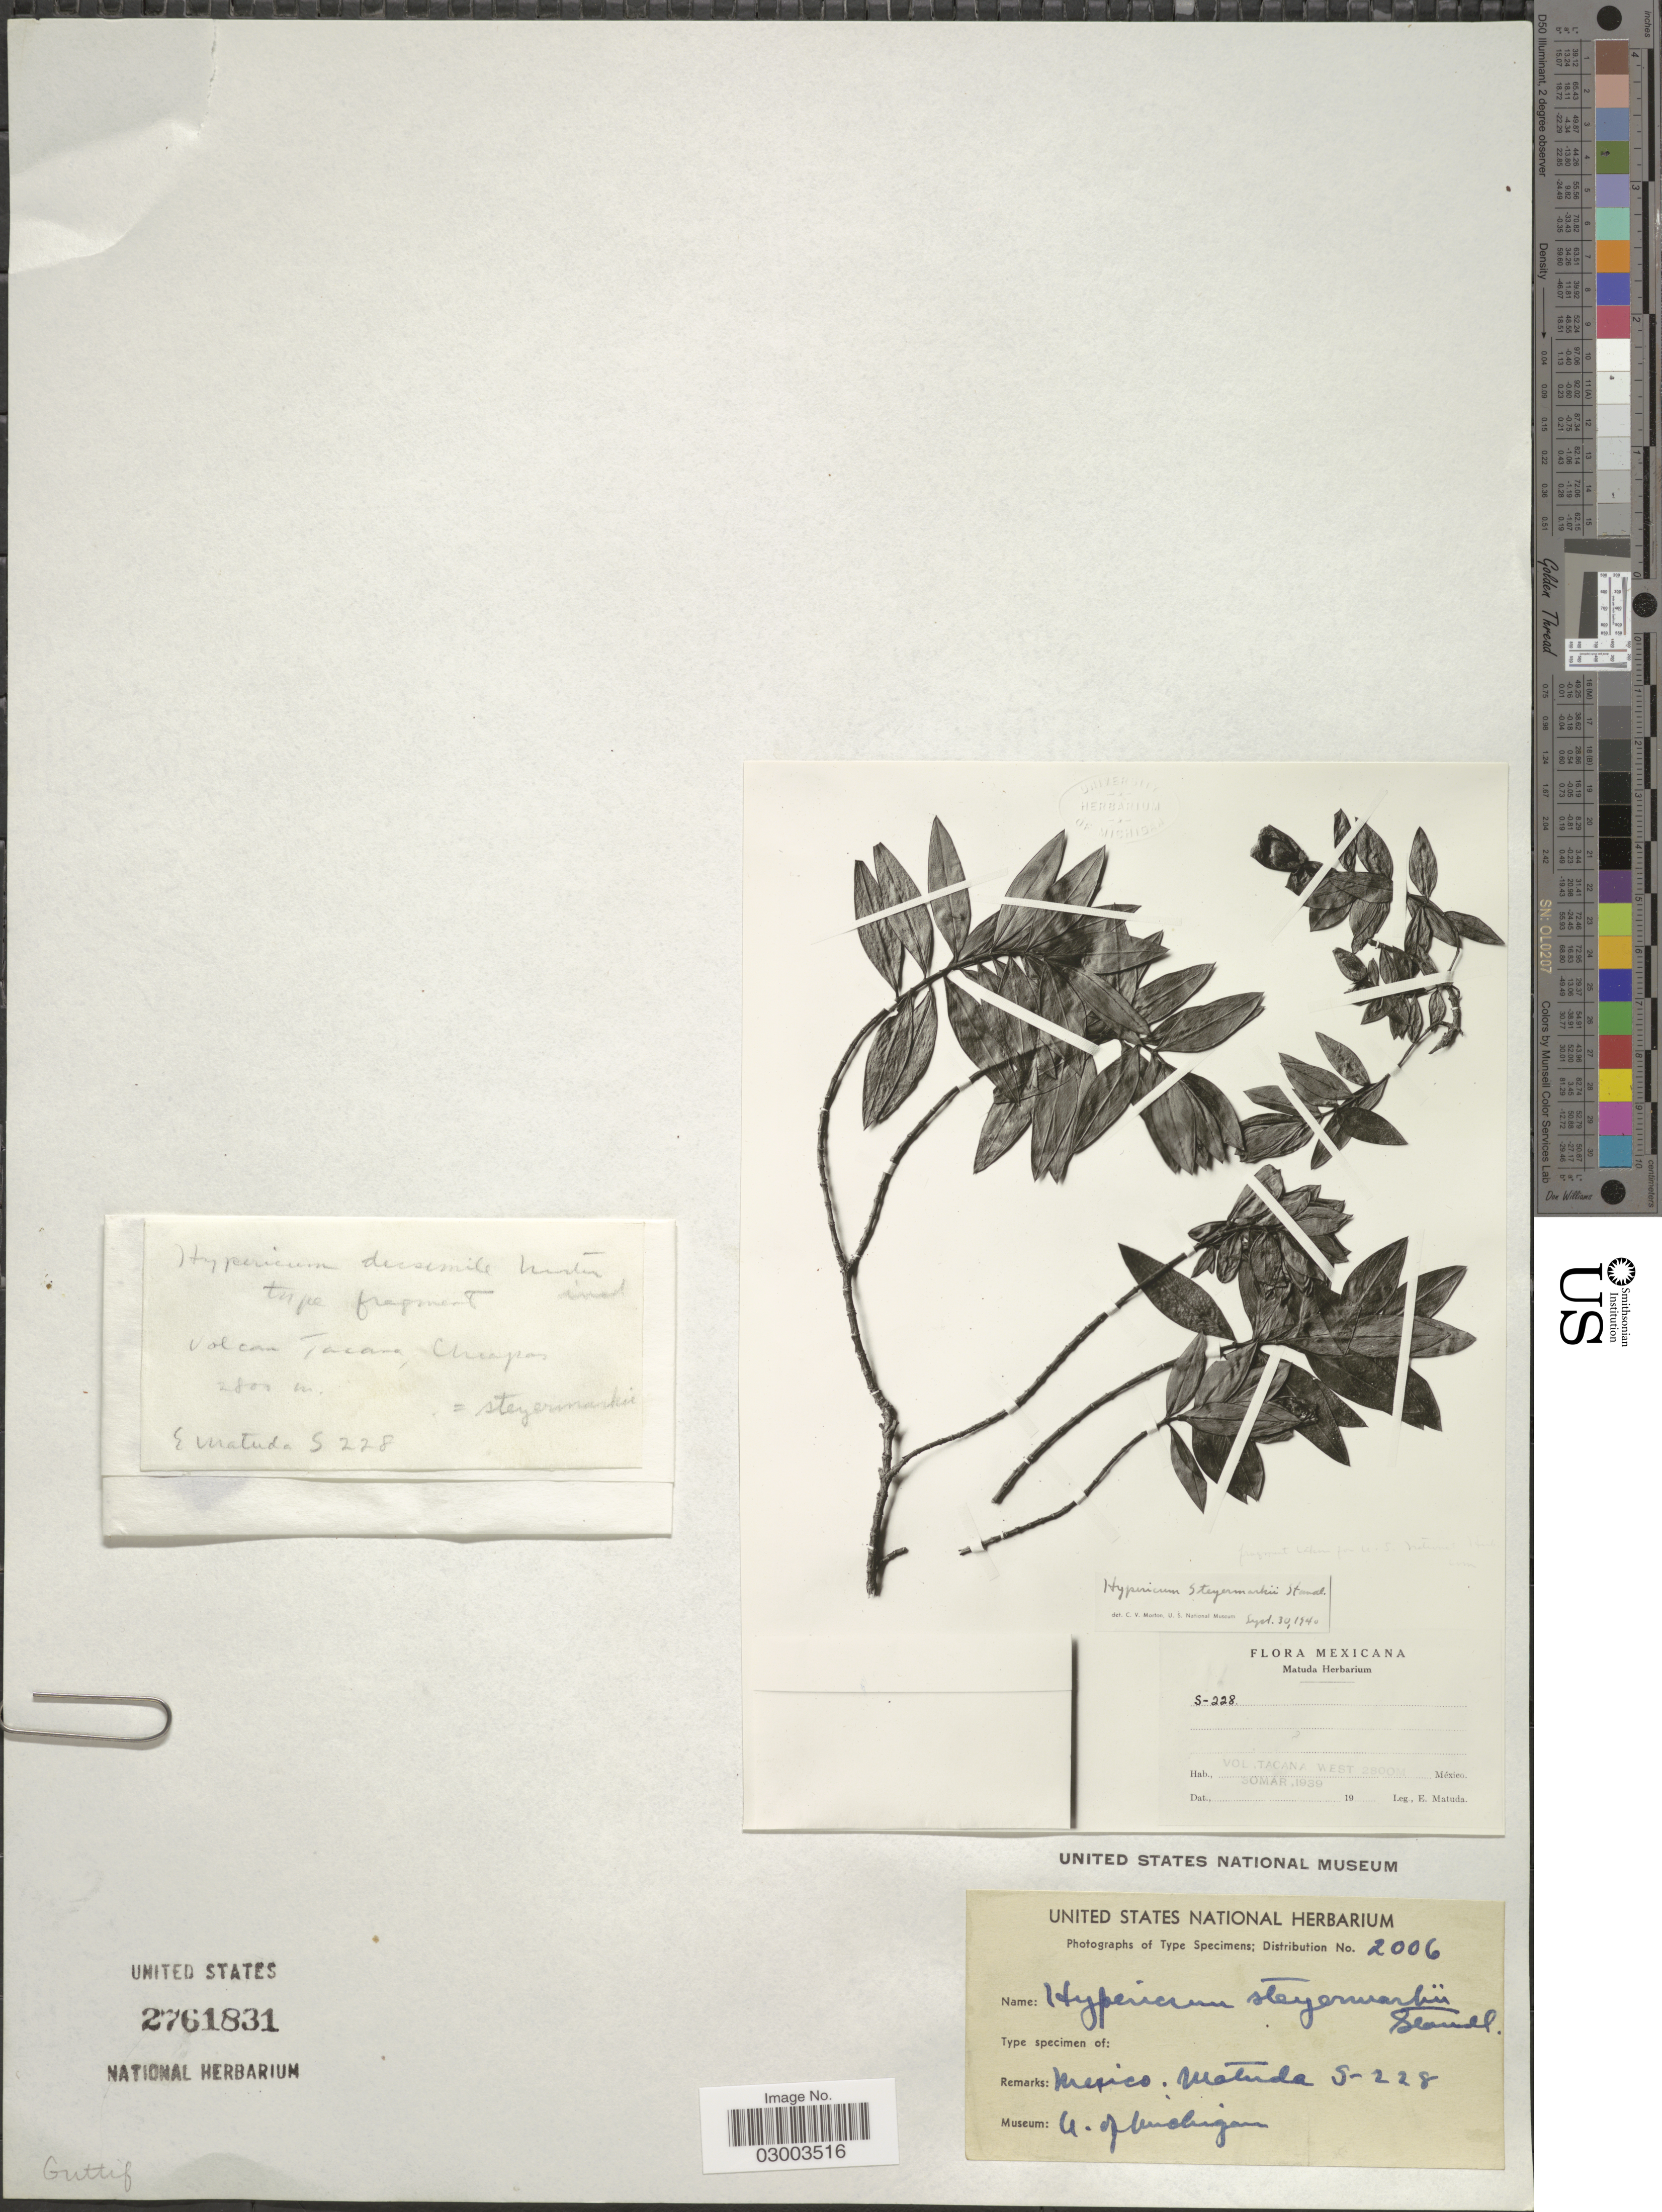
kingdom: Plantae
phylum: Tracheophyta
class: Magnoliopsida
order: Malpighiales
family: Hypericaceae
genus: Hypericum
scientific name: Hypericum steyermarkii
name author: Standl.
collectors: E. Matuda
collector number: S-228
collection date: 1939-03-30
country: Mexico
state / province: Chiapas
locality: Volcan Tacana West.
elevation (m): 2800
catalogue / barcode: US 2761831